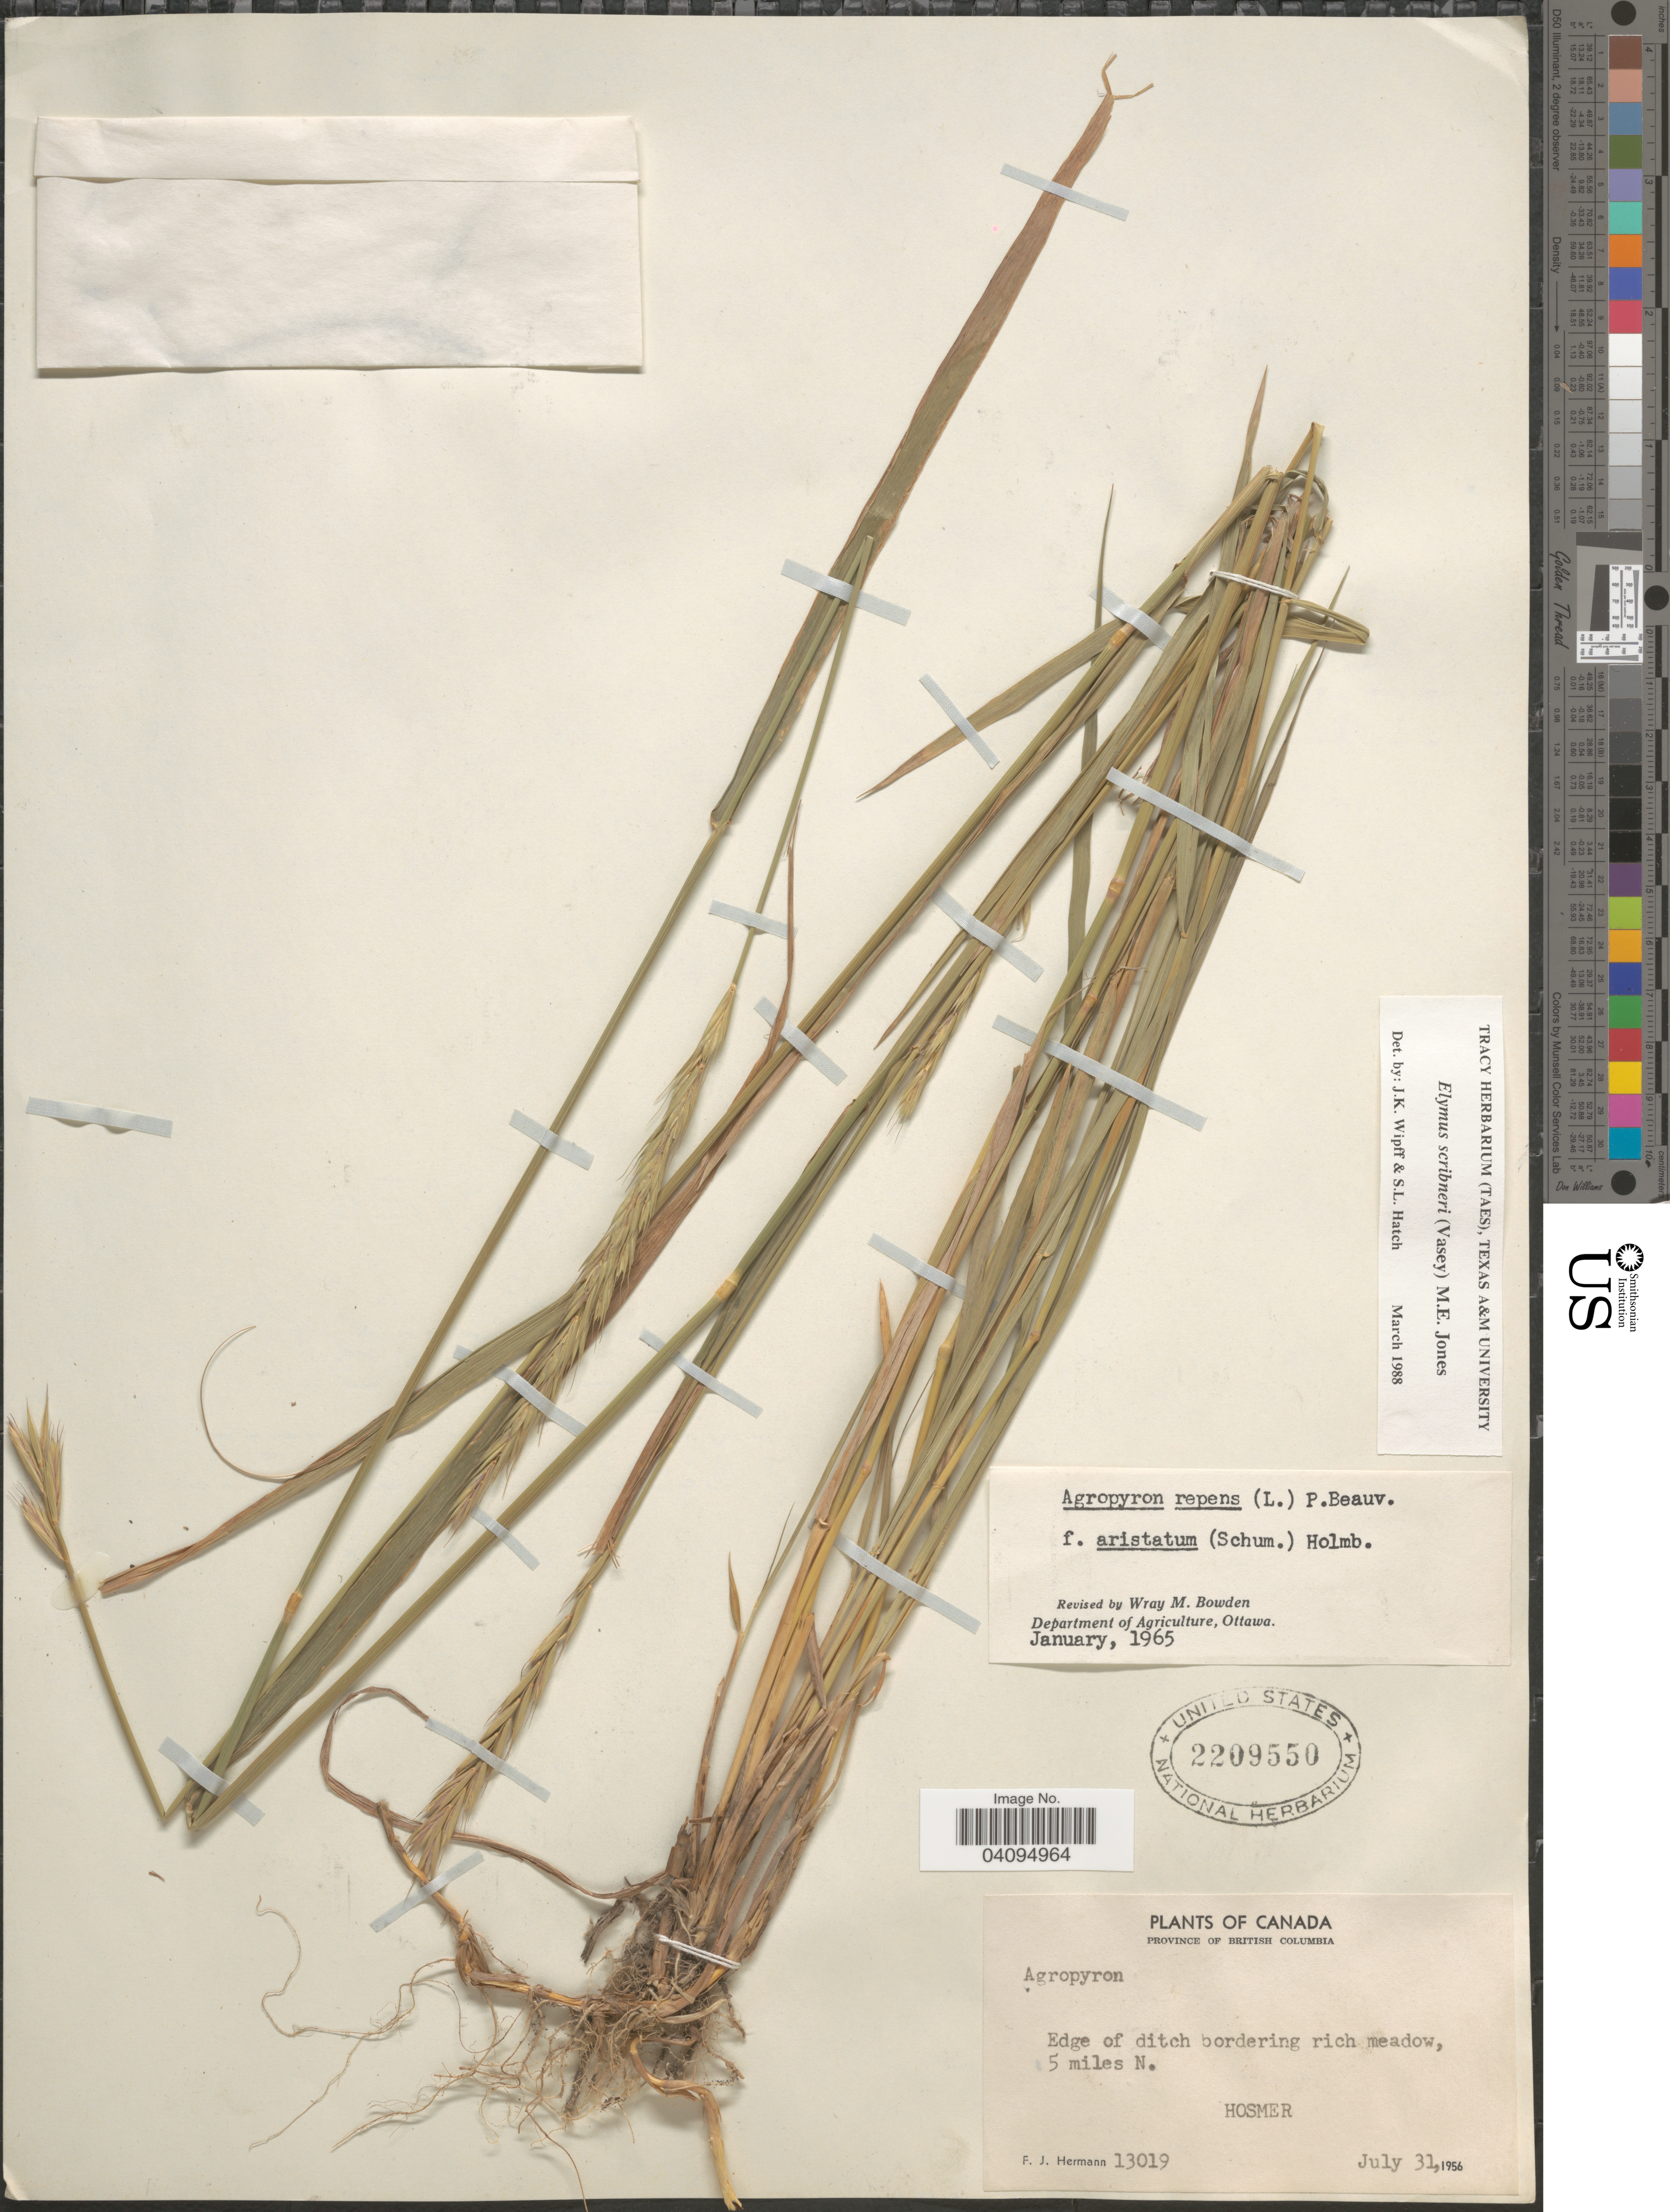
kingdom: Plantae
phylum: Tracheophyta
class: Liliopsida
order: Poales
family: Poaceae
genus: Elymus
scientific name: Elymus scribneri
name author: (Vasey) M.E. Jones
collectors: F. J. Hermann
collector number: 13019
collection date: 1956-07-31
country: Canada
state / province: British Columbia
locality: Province of British Columbia. Edge of ditch bordering rich meadow, 5 miles N. Hosmer.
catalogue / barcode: US 2209550